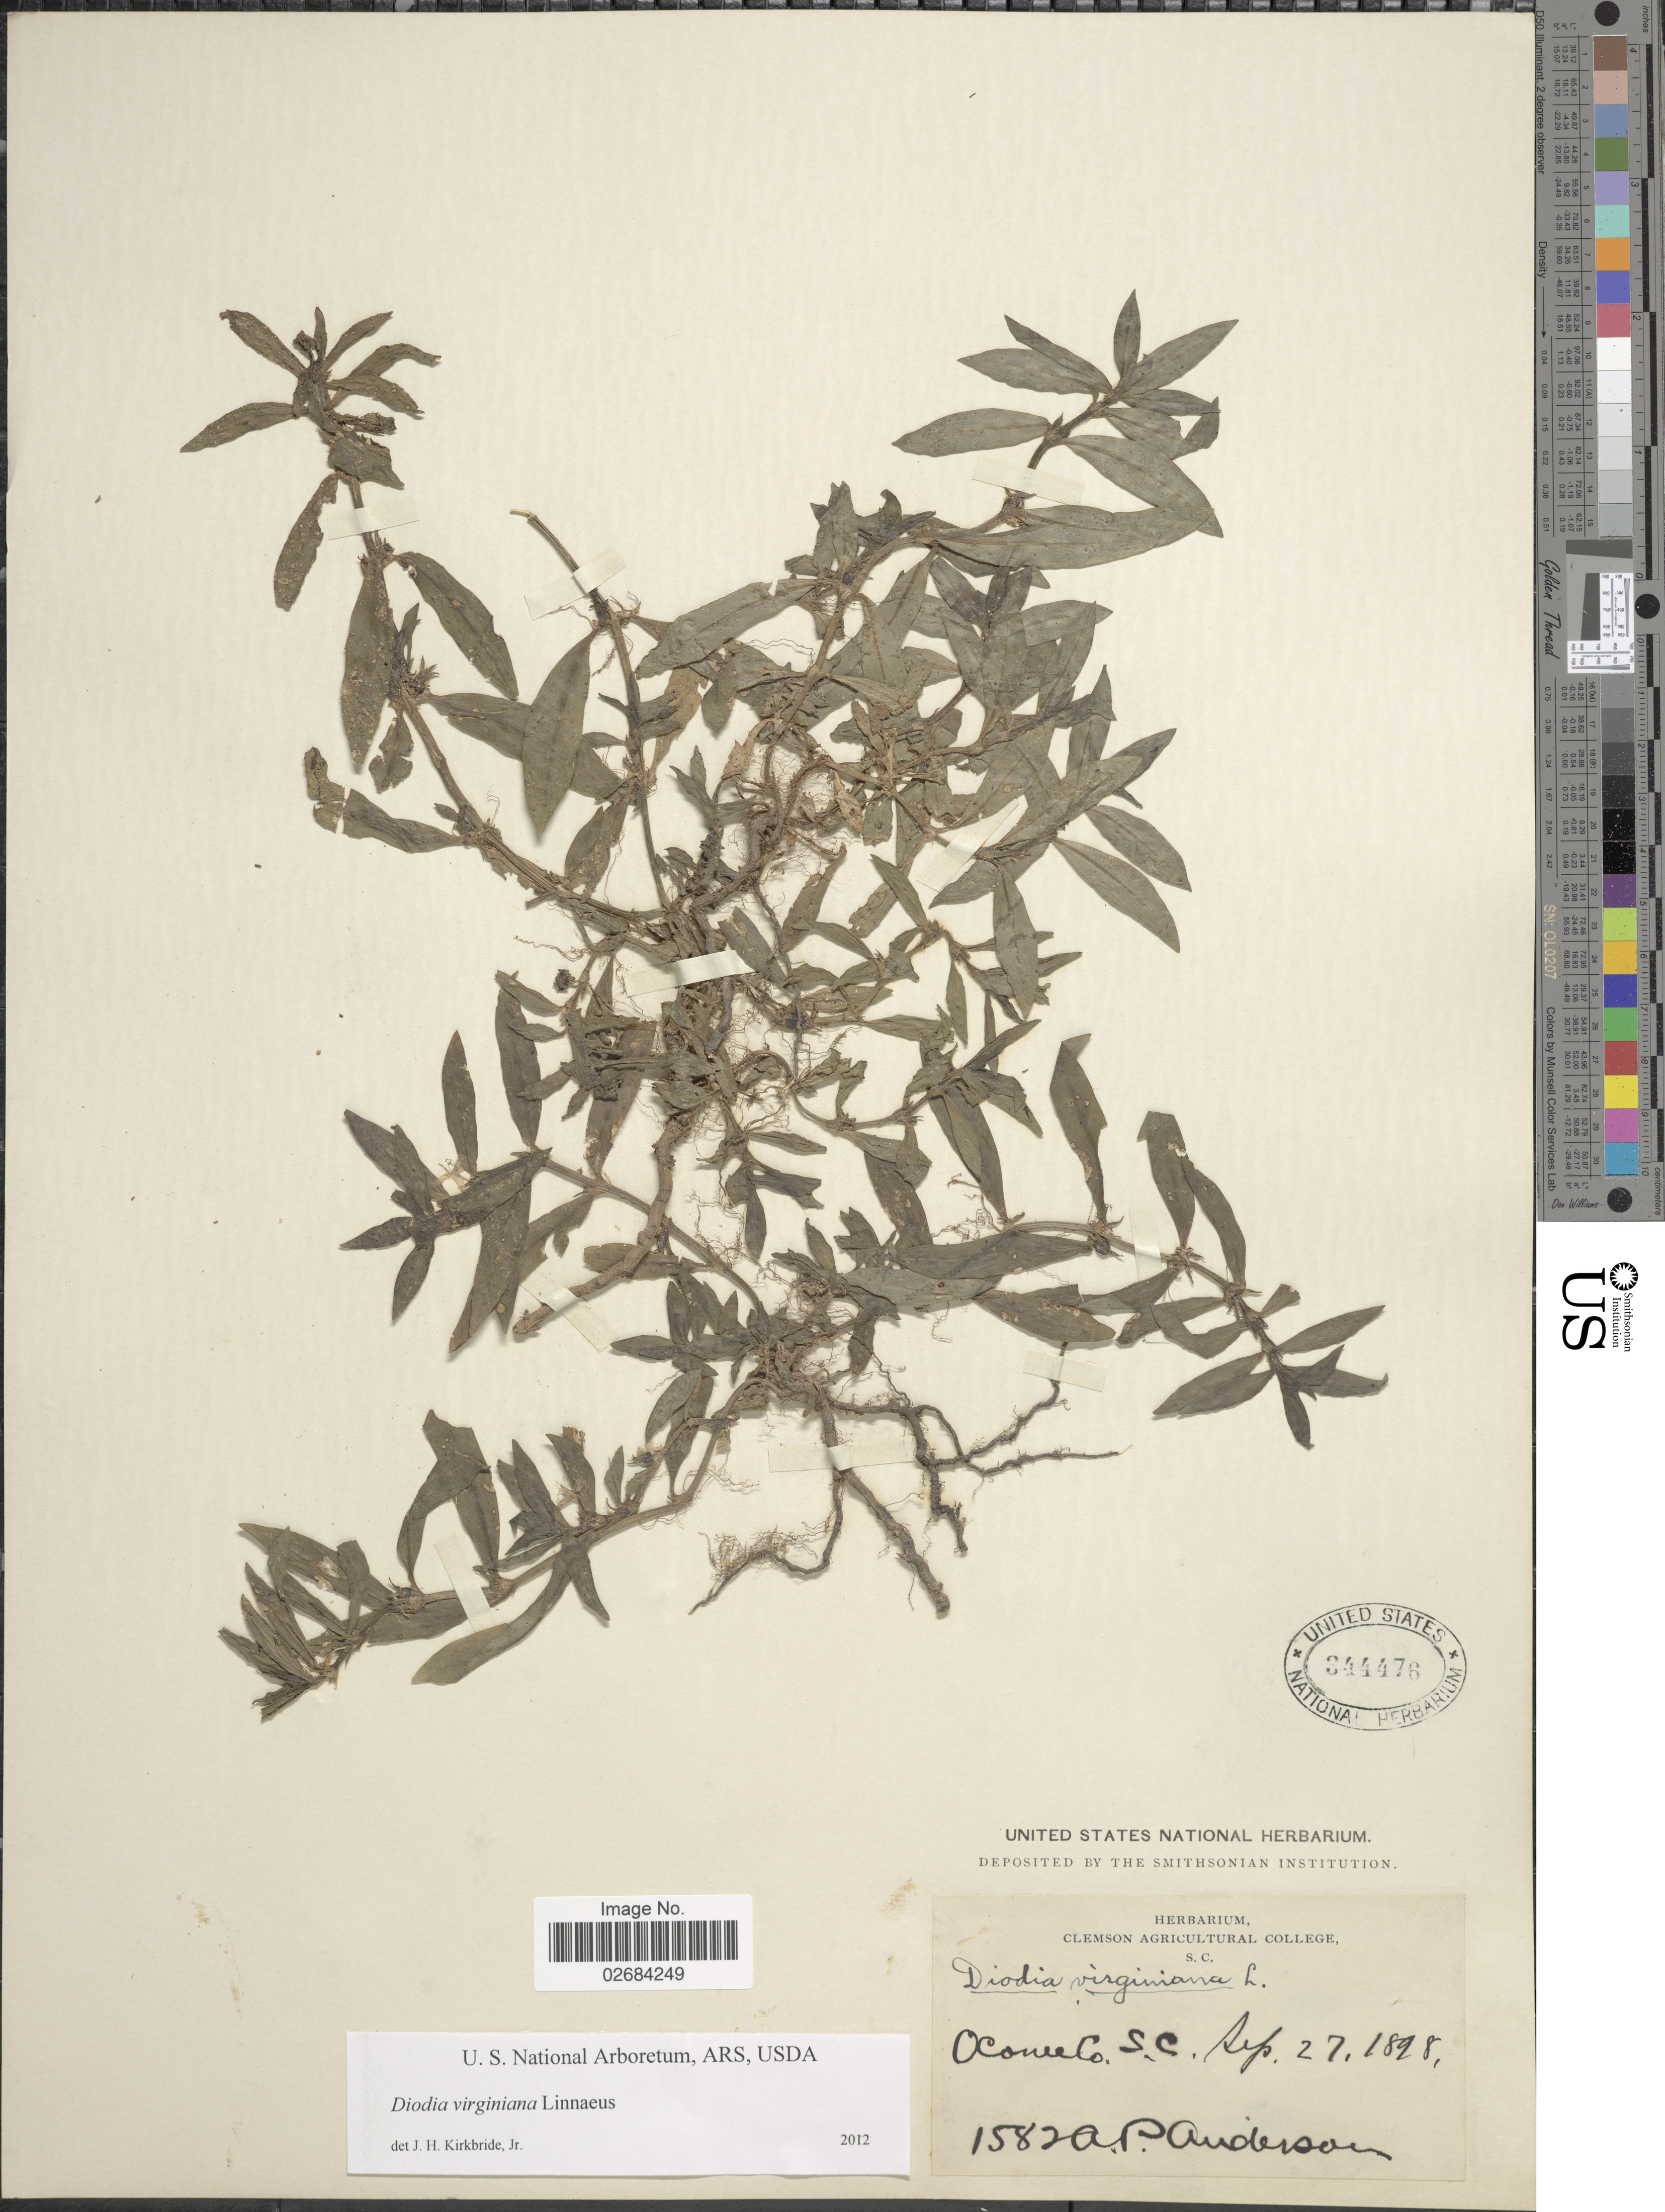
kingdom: Plantae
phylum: Tracheophyta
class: Magnoliopsida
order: Gentianales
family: Rubiaceae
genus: Diodia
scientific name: Diodia virginiana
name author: L.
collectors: A. P. Anderson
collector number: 1582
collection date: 1898-09-27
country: United States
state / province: South Carolina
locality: Oconee Co.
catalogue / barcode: US 344476